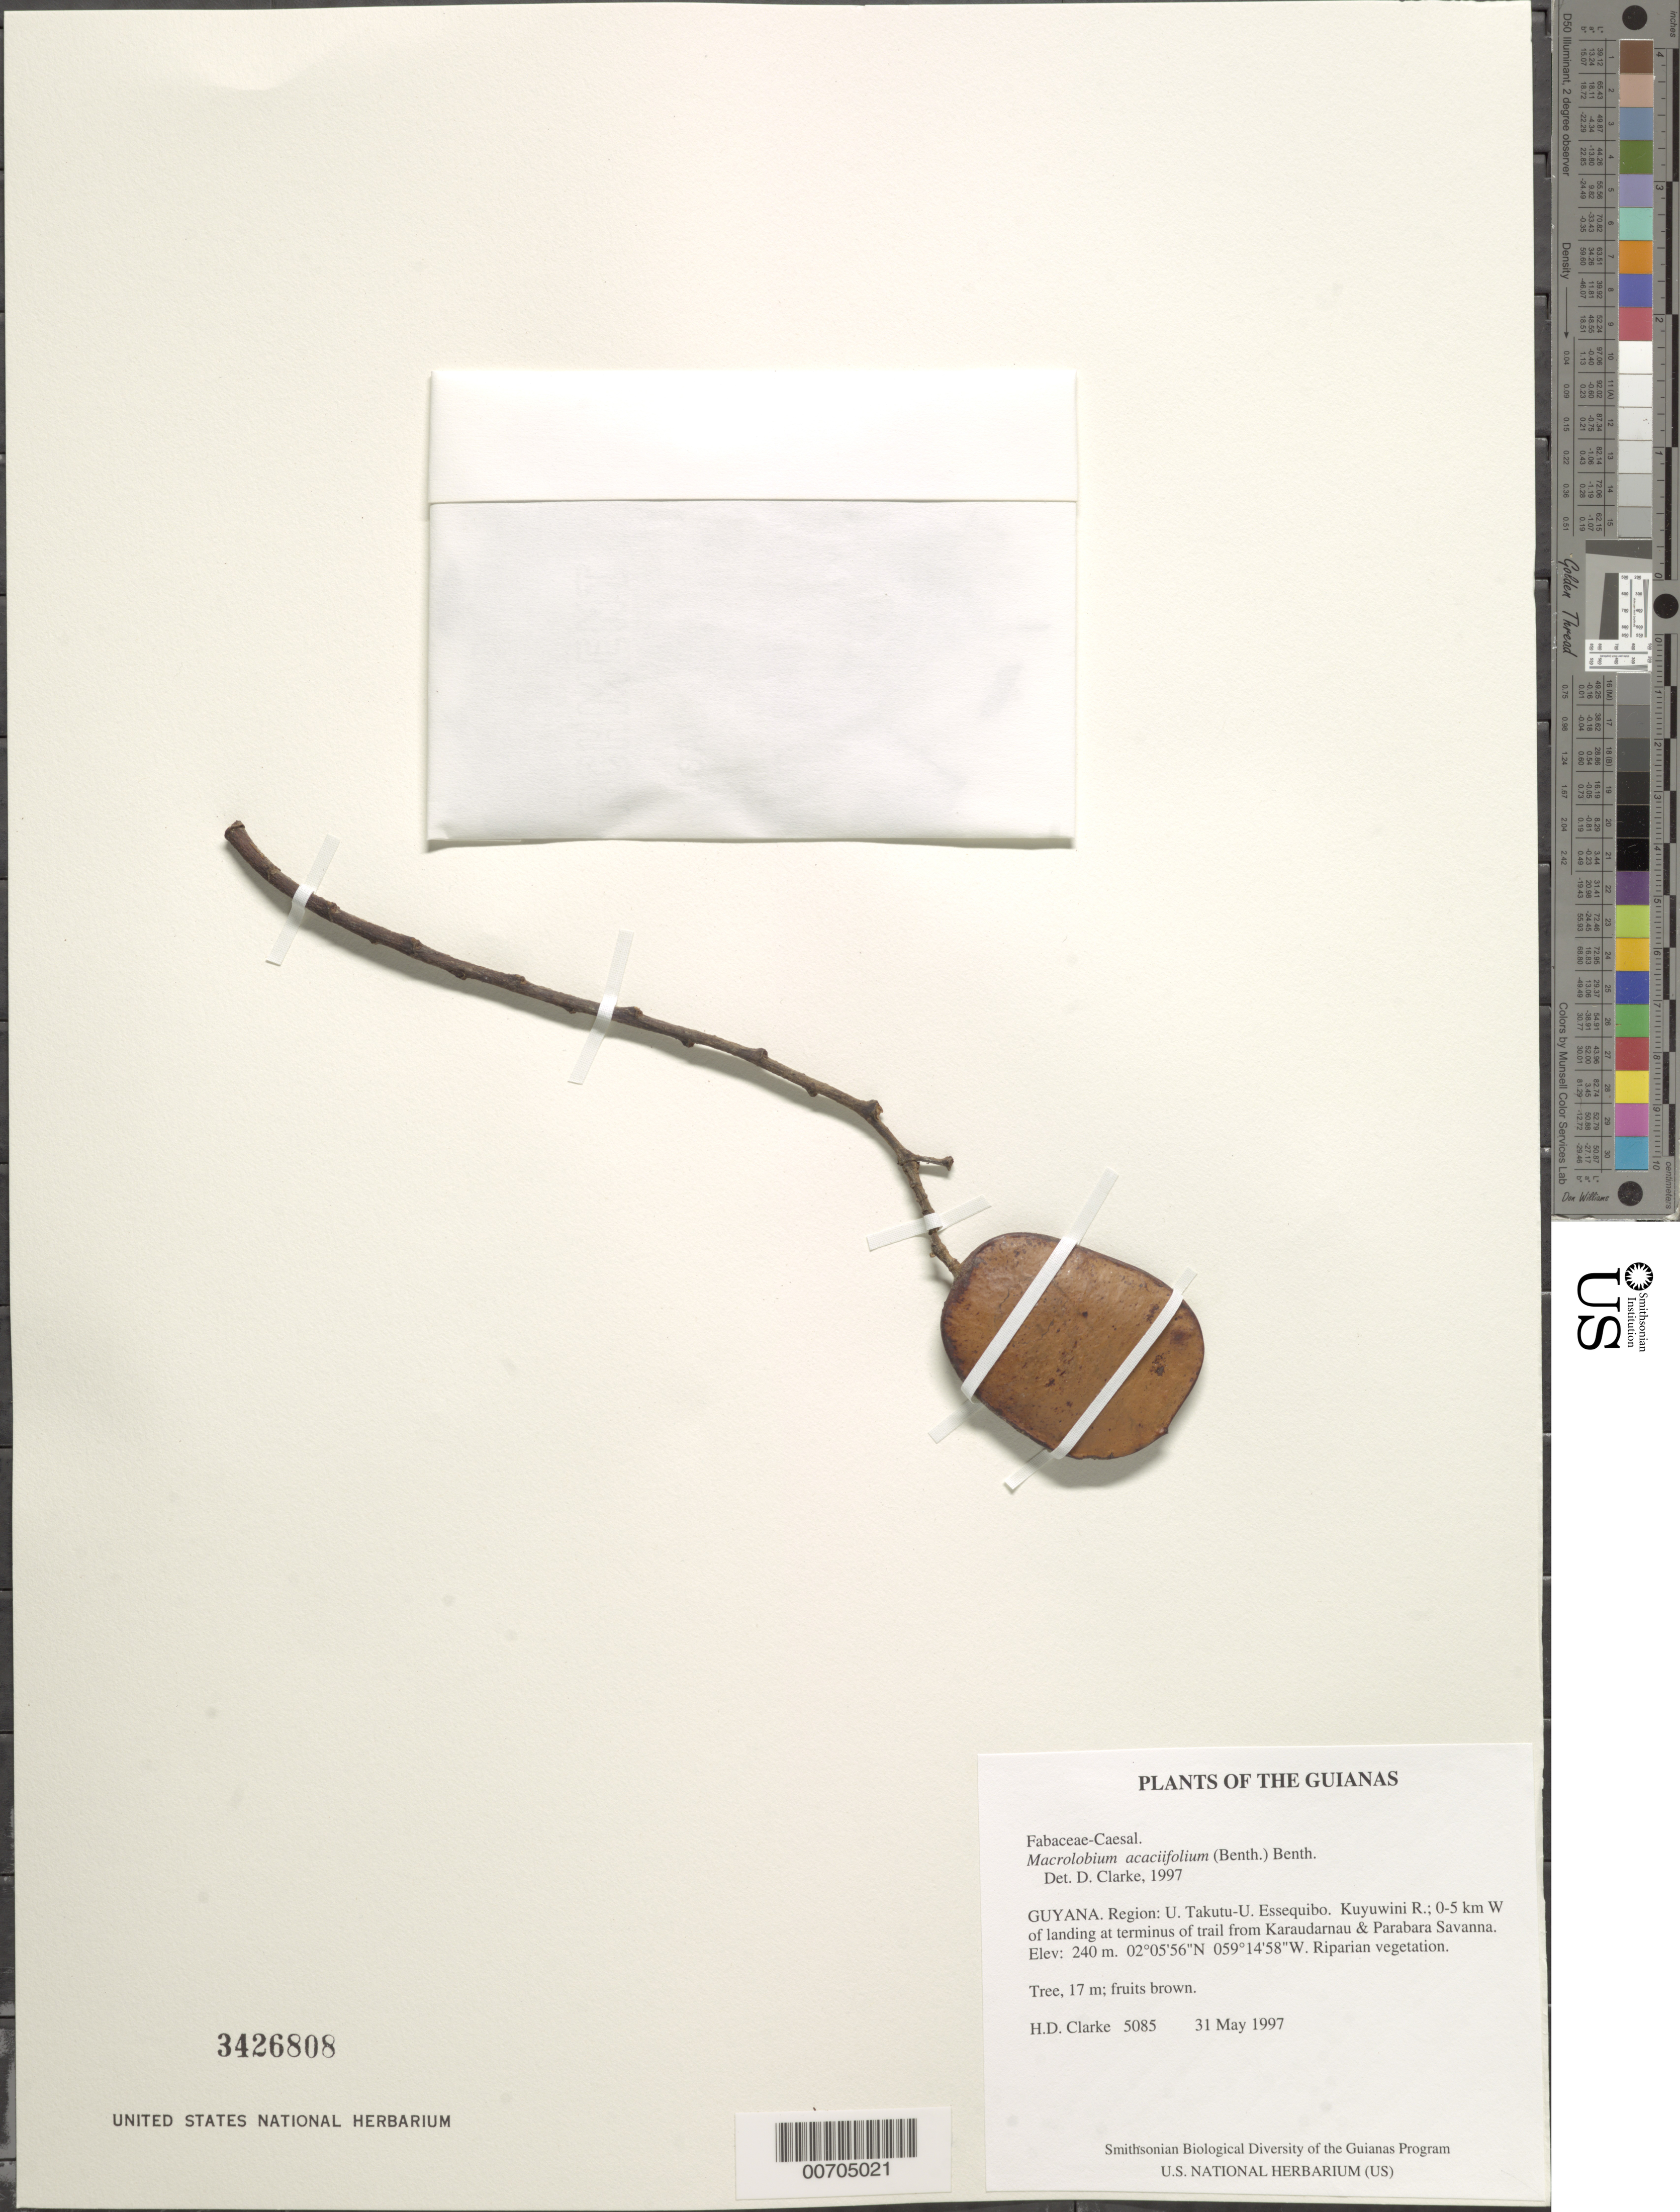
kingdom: Plantae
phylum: Tracheophyta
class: Magnoliopsida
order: Fabales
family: Fabaceae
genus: Macrolobium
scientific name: Macrolobium acaciifolium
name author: (Benth.) Benth.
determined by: Clarke, H. D., University of North Carolina (Asheville)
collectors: H. D. Clarke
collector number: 5085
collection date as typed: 31 May 1997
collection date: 1997-05-31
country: Guyana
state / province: U. Takutu-U. Essequibo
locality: Kuyuwini R.; 0-5 km W of landing at terminus of trail from Karaudarnau & Parabara Savanna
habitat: Riparian vegetation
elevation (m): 240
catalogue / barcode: US 3426808